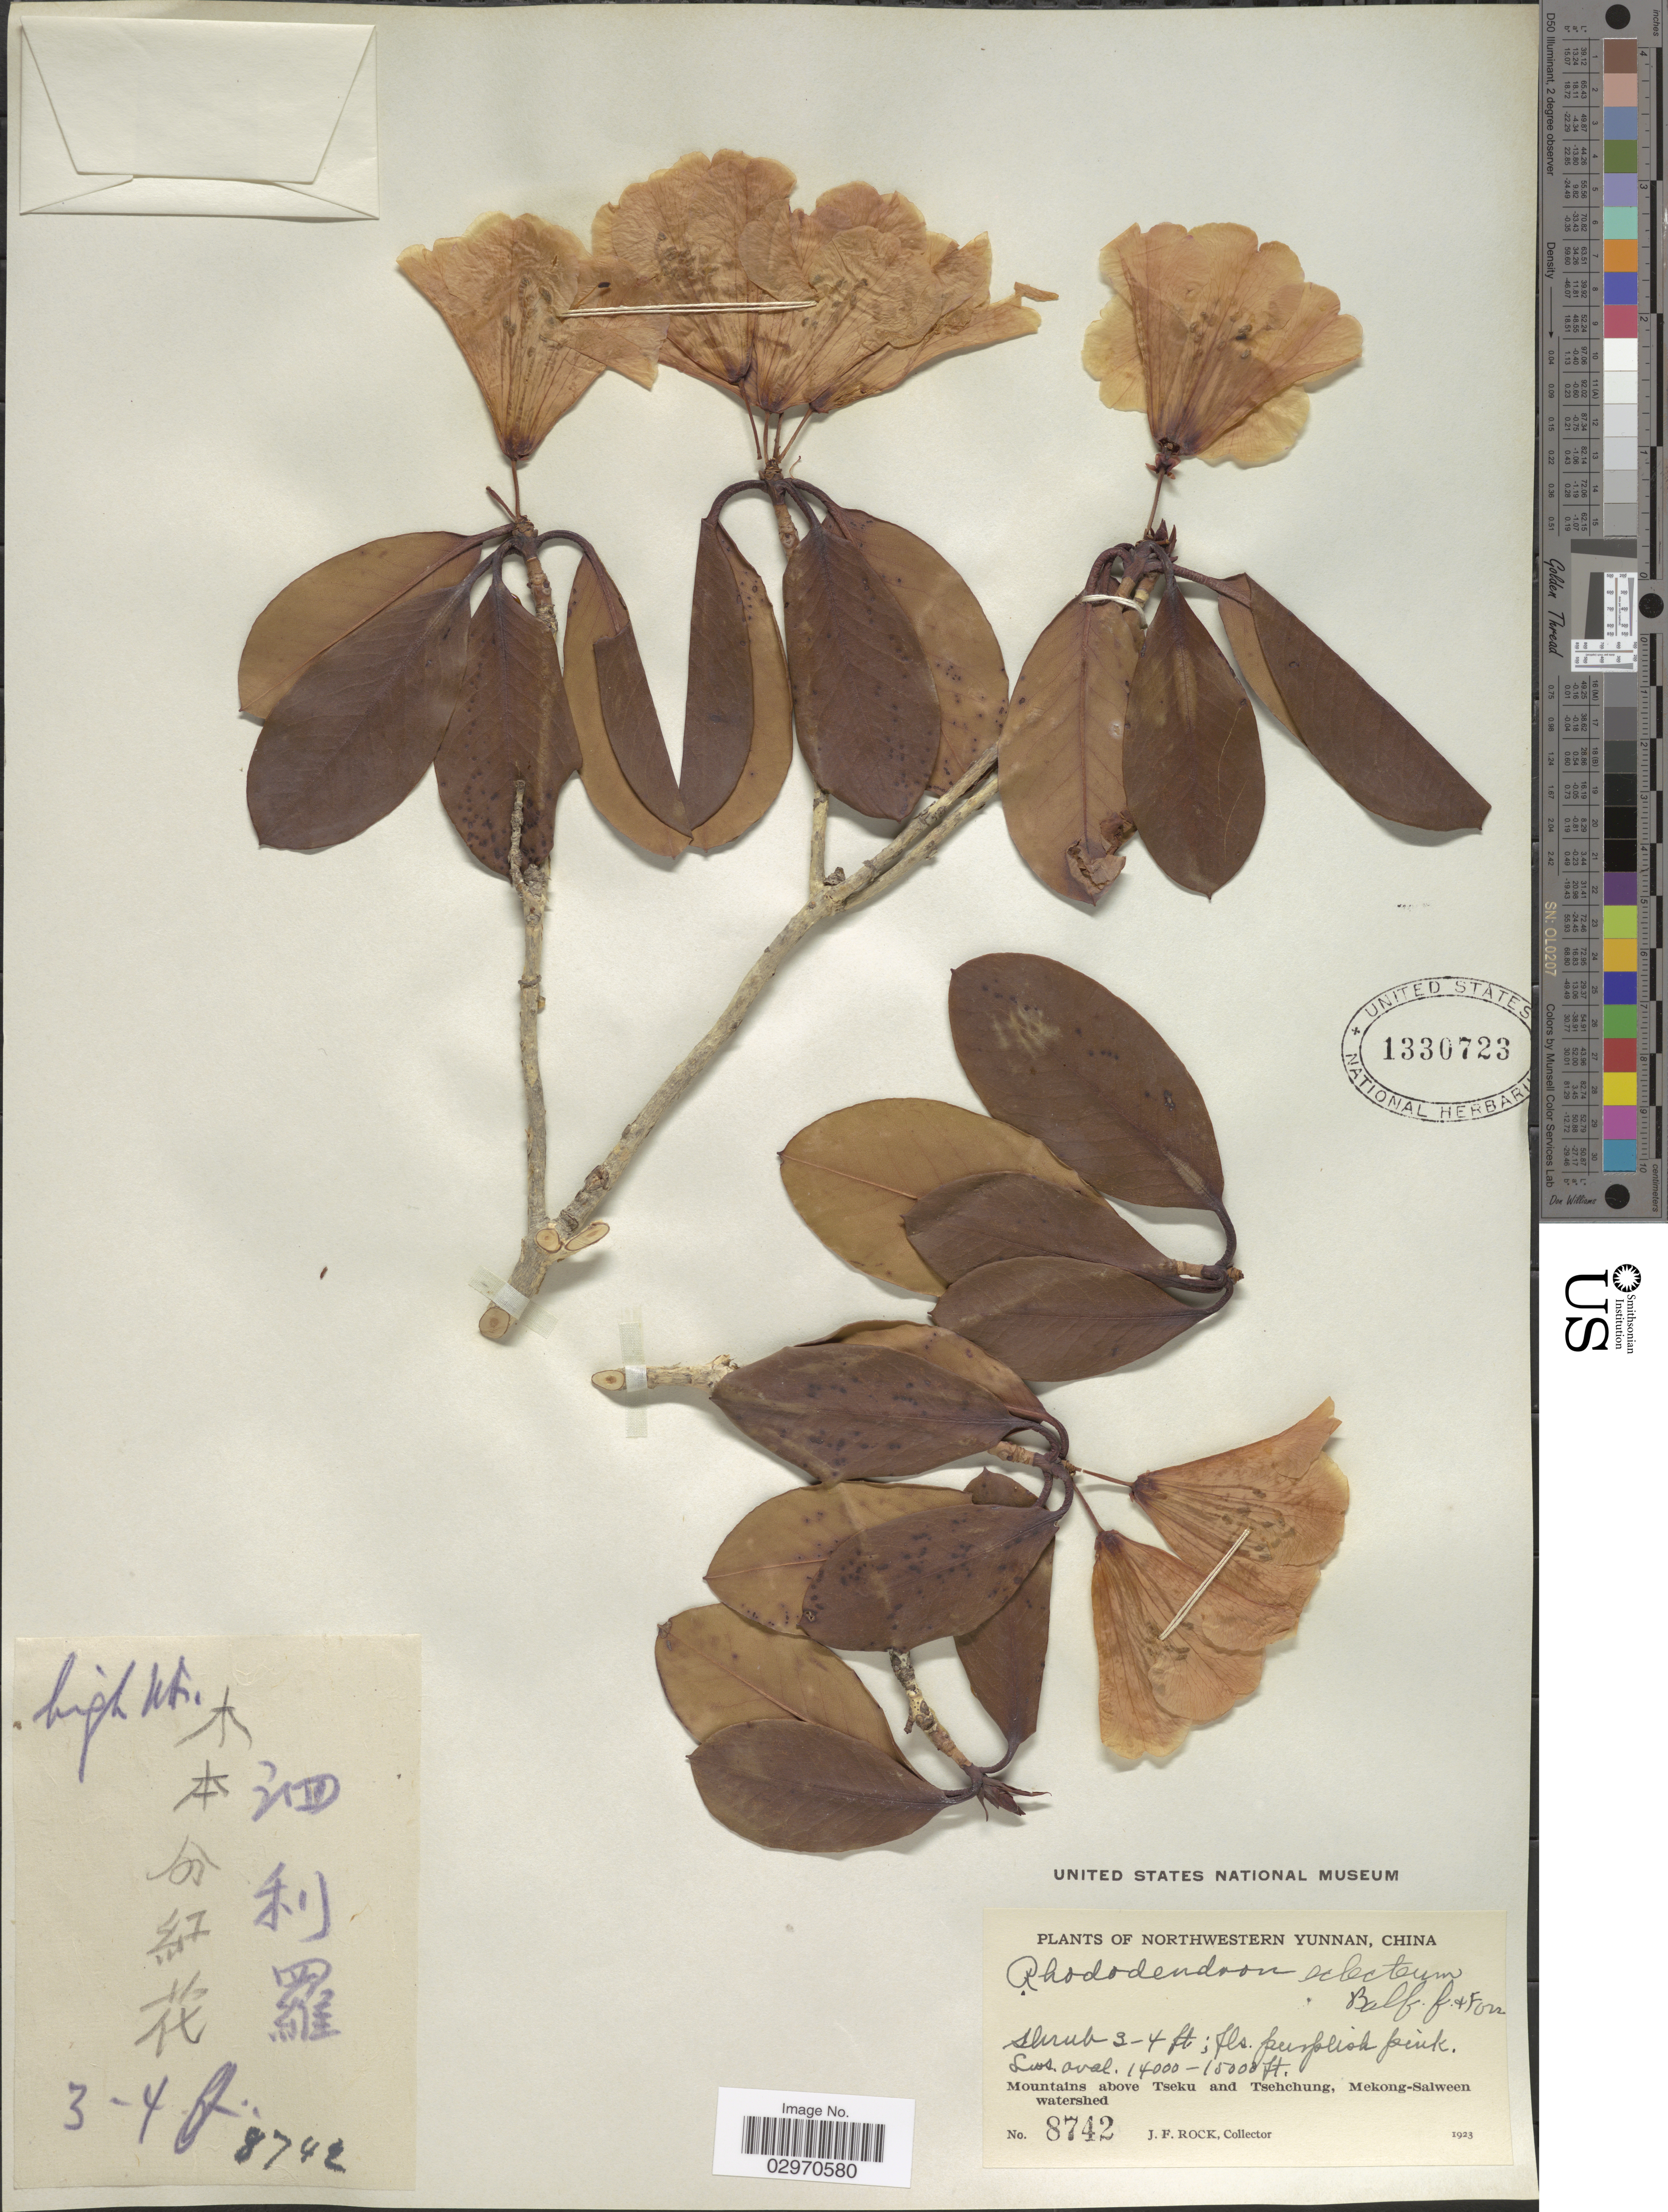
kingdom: Plantae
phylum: Tracheophyta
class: Magnoliopsida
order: Ericales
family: Ericaceae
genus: Rhododendron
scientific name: Rhododendron eclecteum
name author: Balf. f. & Forrest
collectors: J. Rock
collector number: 8742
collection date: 1923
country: China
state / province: Yunnan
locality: Northwestern Yunnan. Mountains above Tseku and Tsehchung, Mekong-Salween watershed.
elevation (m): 4267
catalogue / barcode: US 1330723